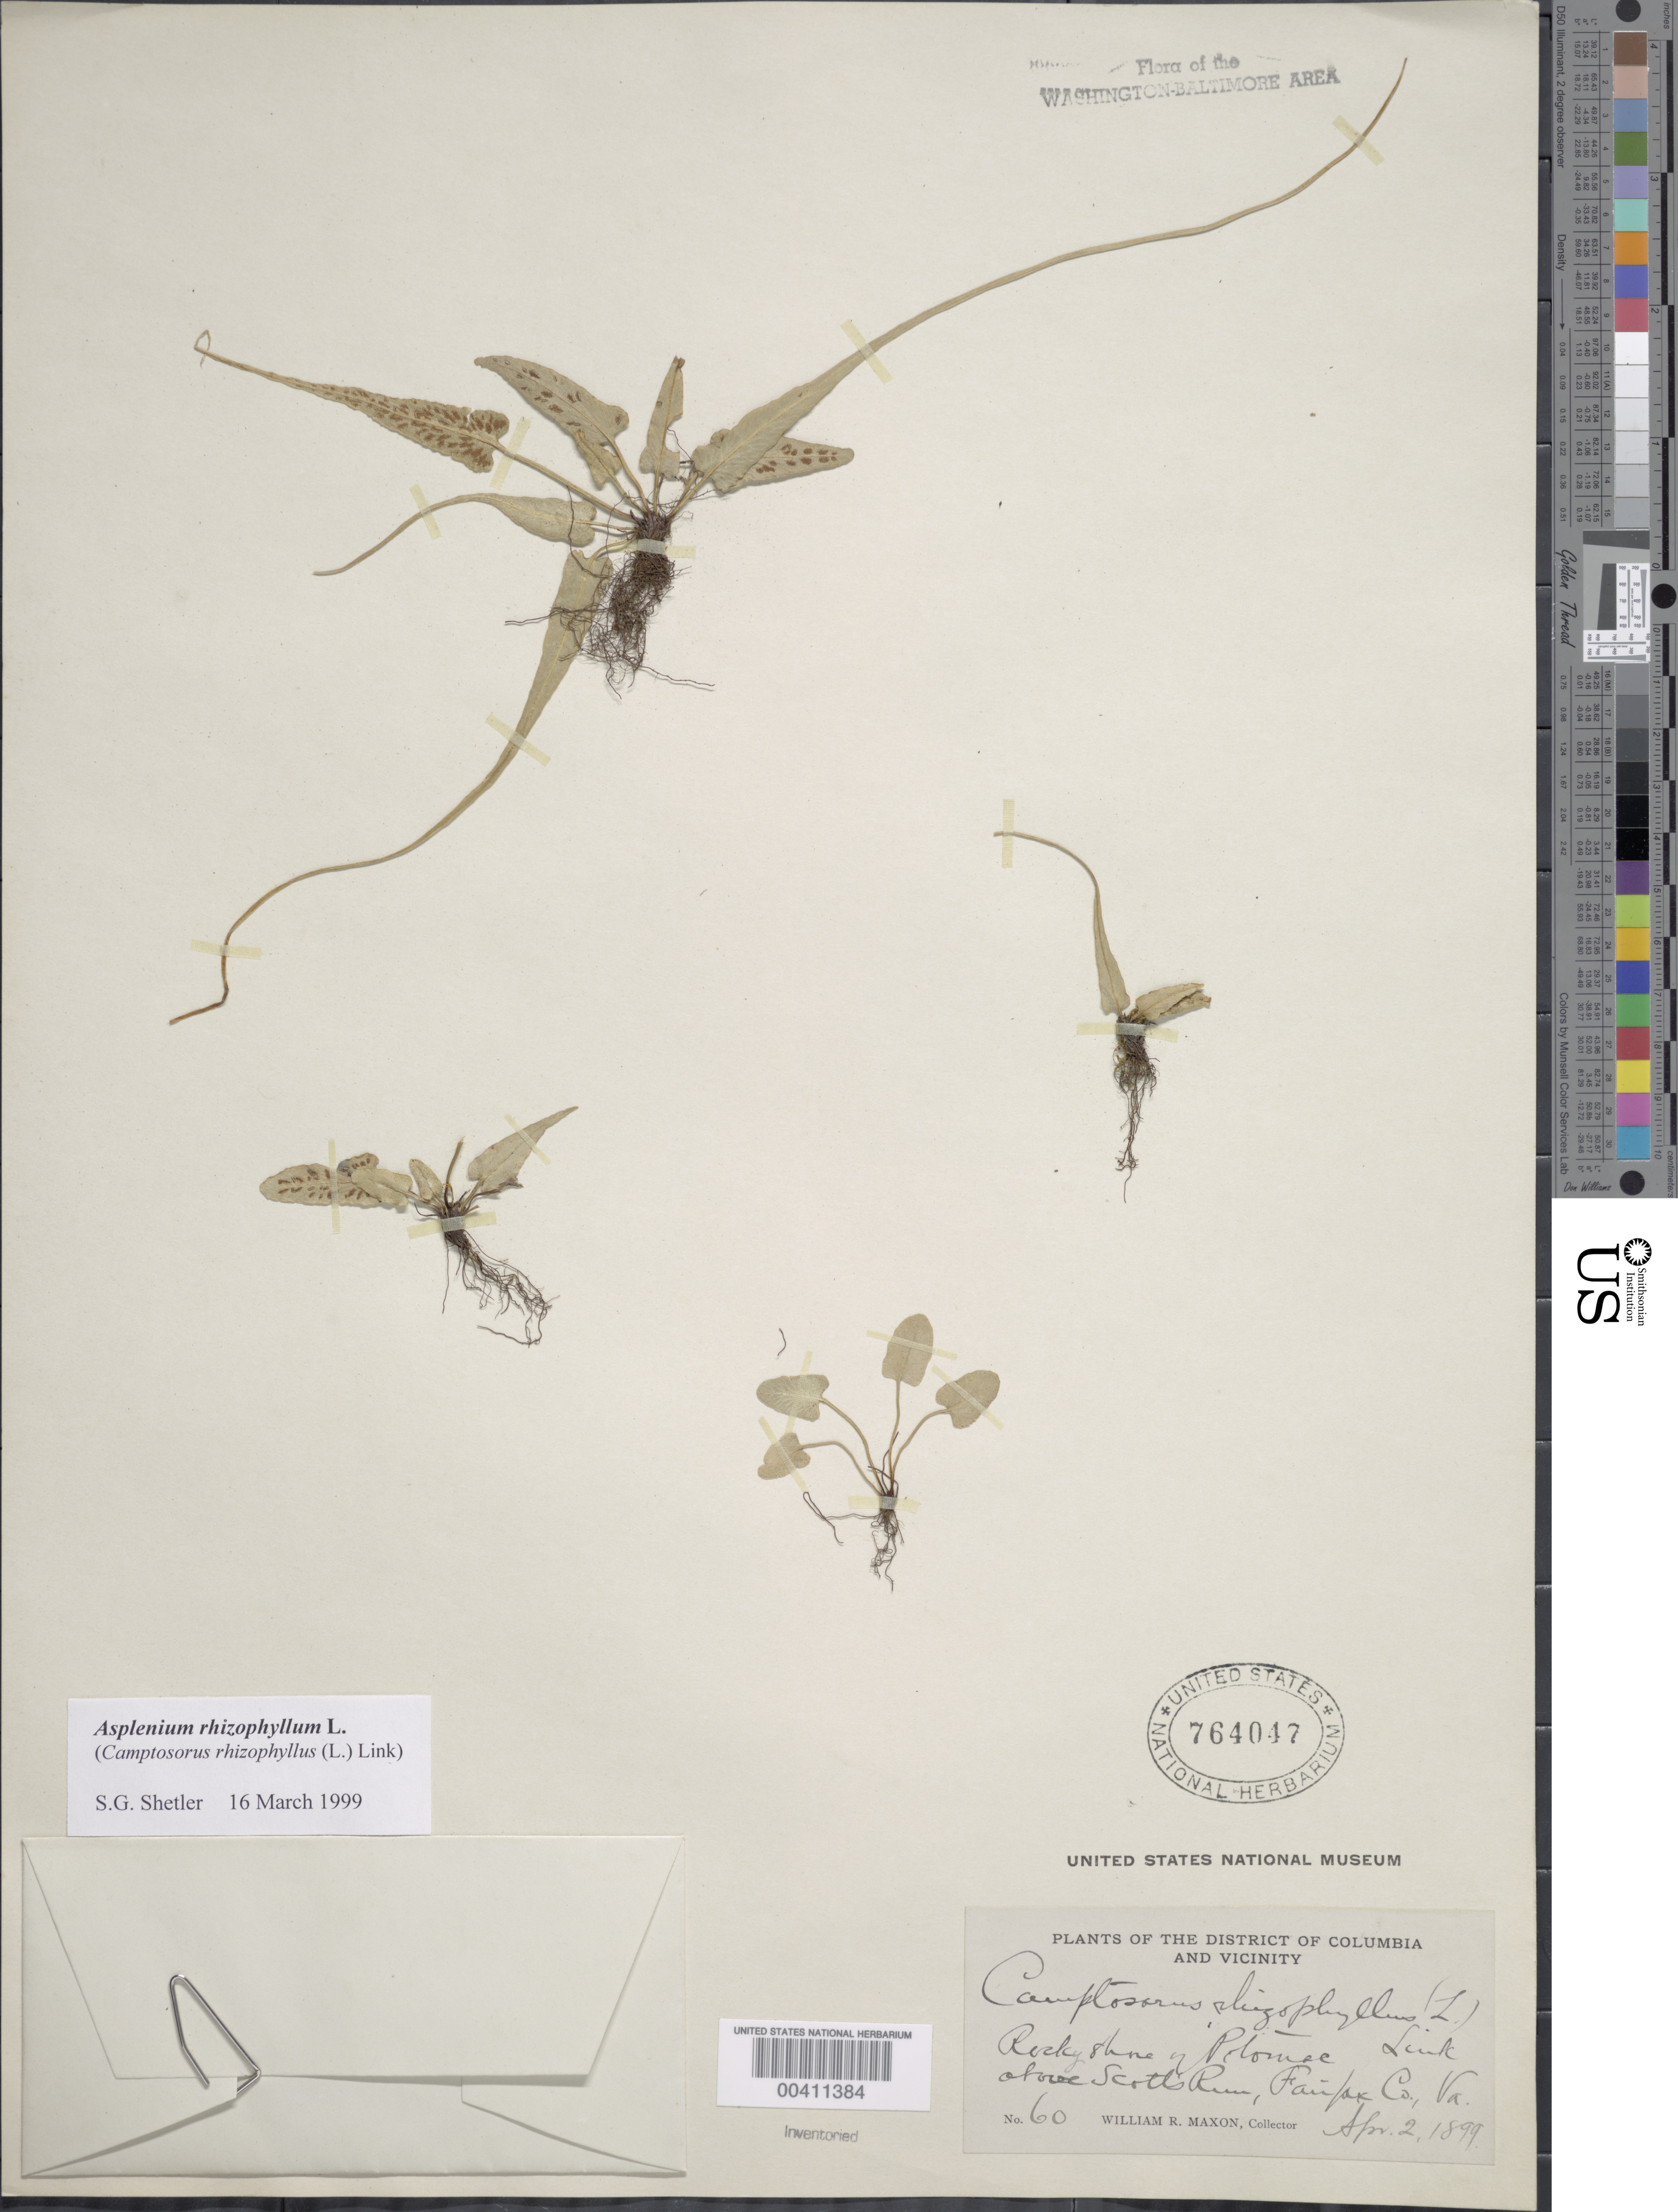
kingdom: Plantae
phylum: Tracheophyta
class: Polypodiopsida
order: Polypodiales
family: Aspleniaceae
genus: Asplenium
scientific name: Asplenium rhizophyllum var. auriculatum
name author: Hieron.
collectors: W. R. Maxon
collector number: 60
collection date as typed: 02 Apr 1899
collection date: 1899-04-02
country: United States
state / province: Virginia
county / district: Fairfax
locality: Above Scotts Run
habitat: Rocky shore of potomac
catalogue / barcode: US 764047